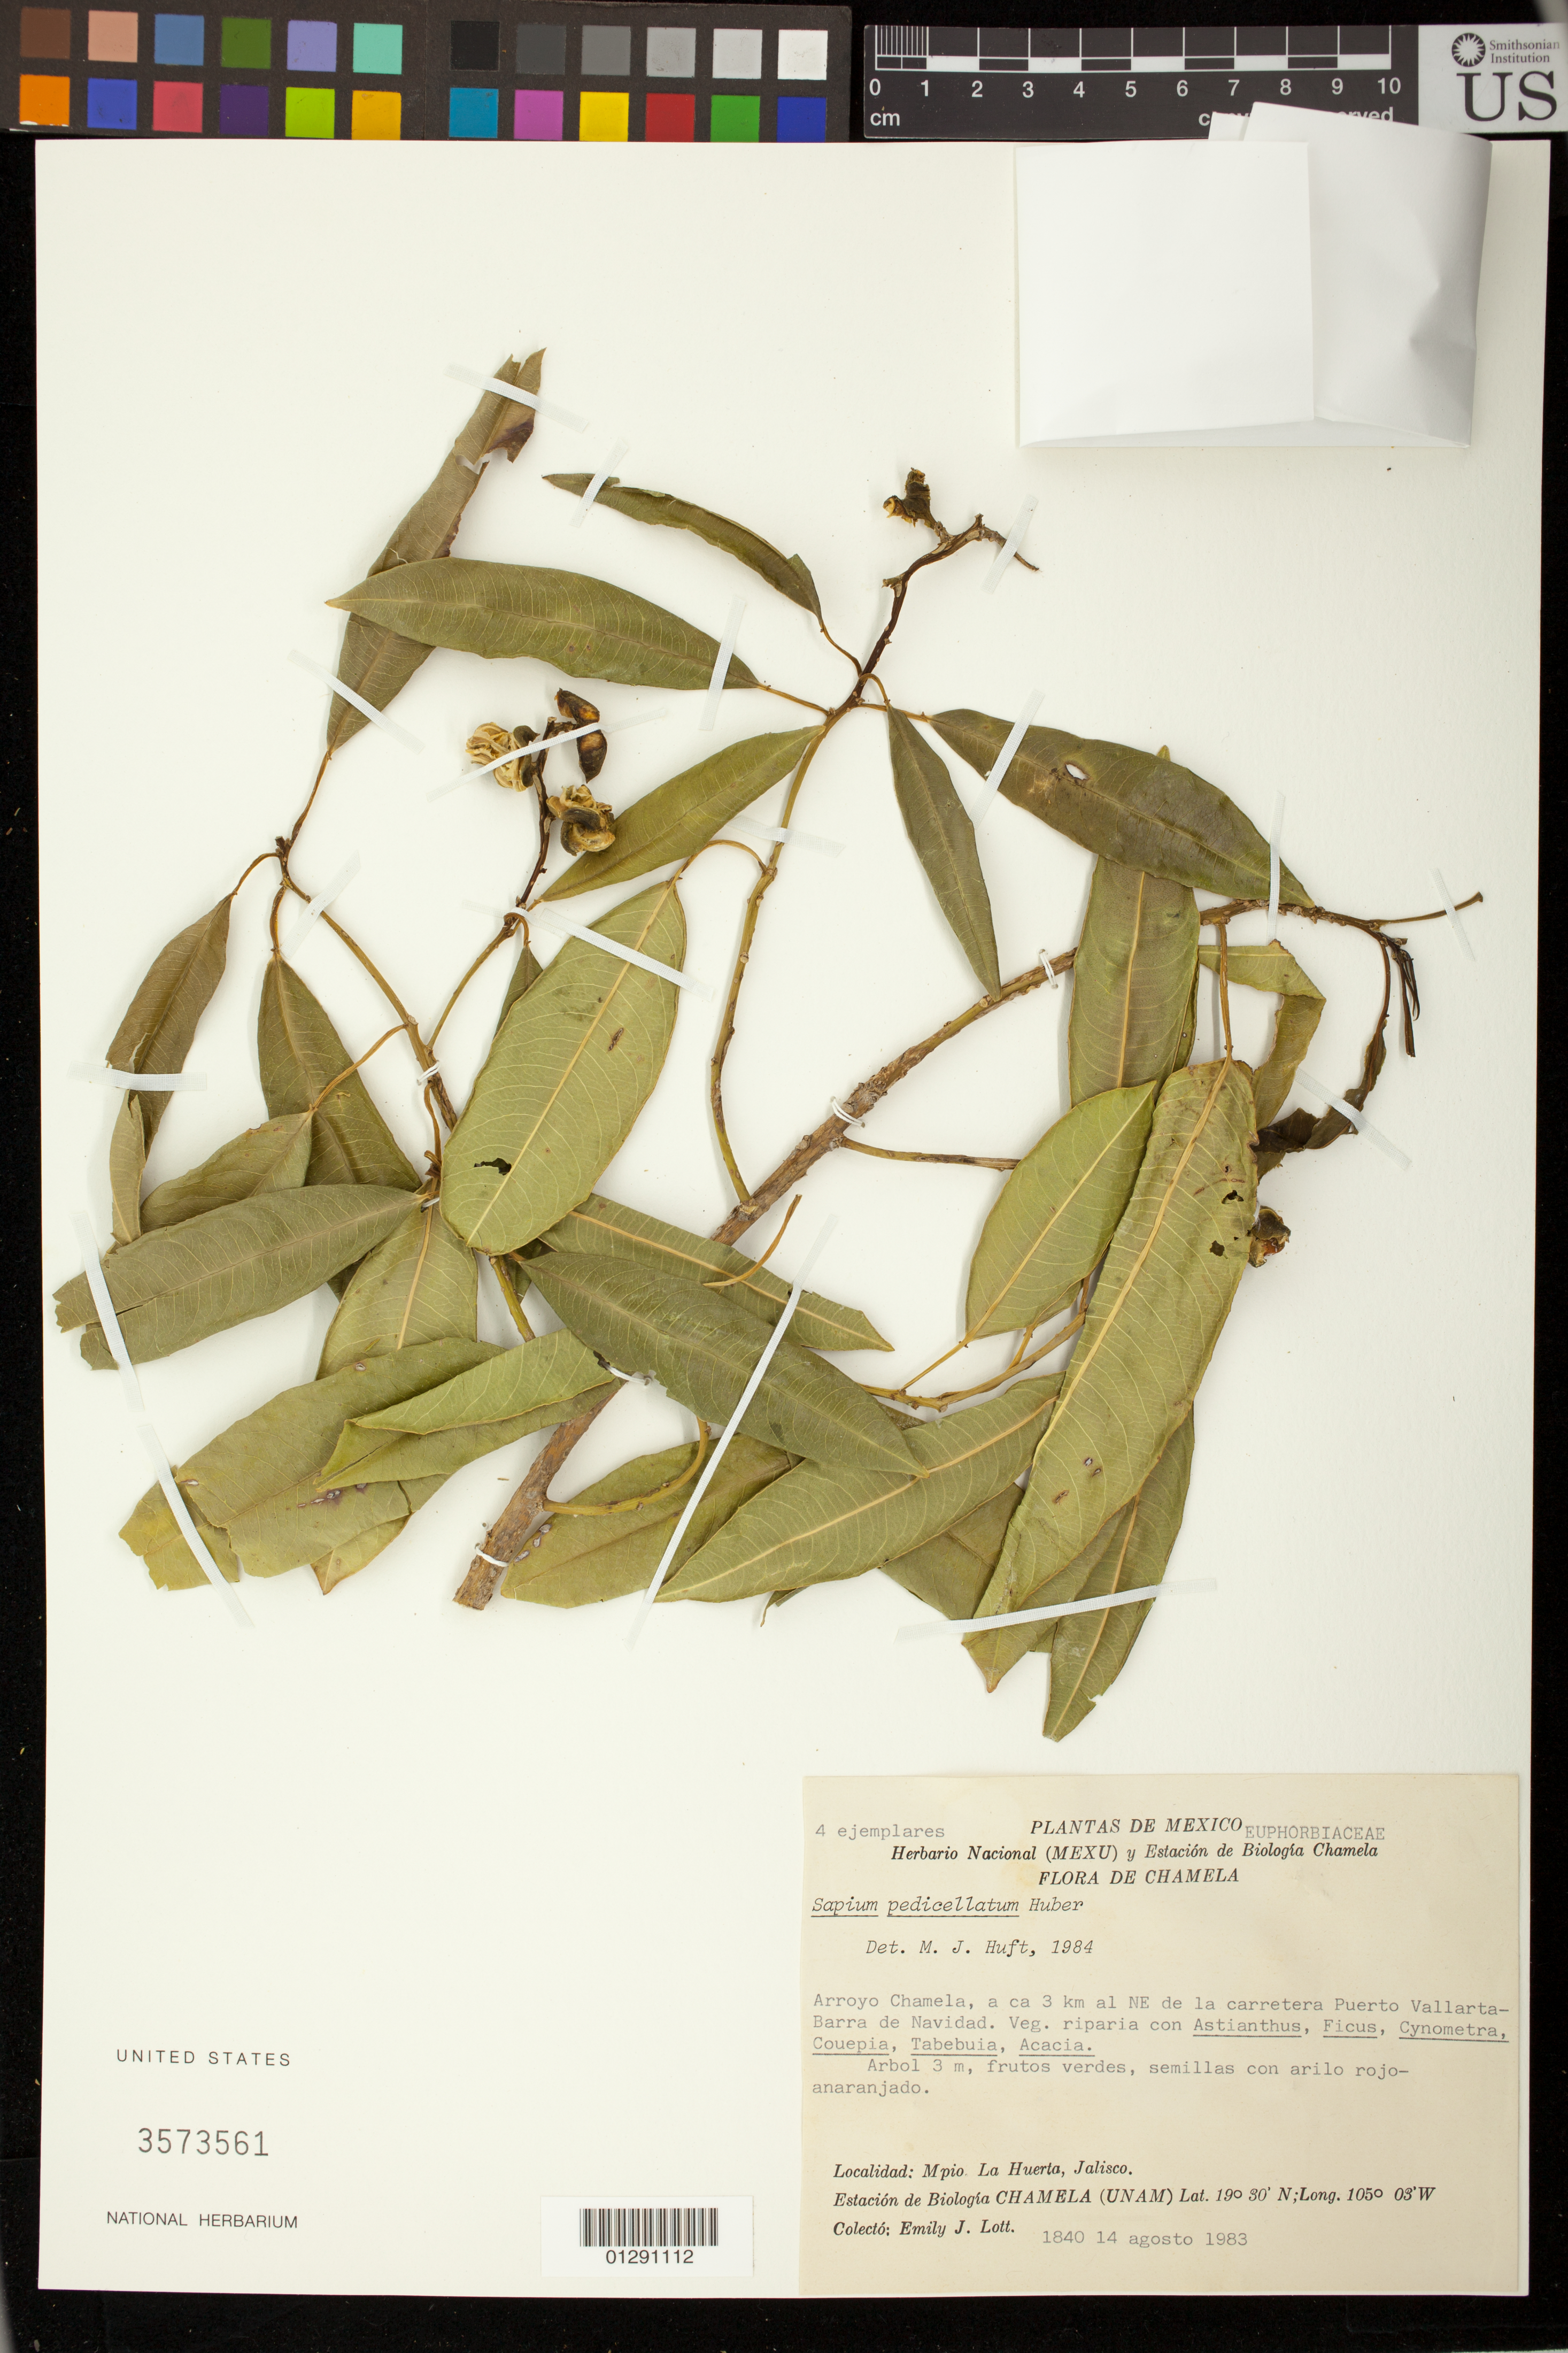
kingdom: Plantae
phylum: Tracheophyta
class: Magnoliopsida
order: Malpighiales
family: Euphorbiaceae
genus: Sapium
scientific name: Sapium pedicellatum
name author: Huber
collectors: E. J. Lott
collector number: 1840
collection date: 1983-08-14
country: Mexico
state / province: Jalisco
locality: Mpio La Huerta, Jalisco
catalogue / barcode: US 3573561